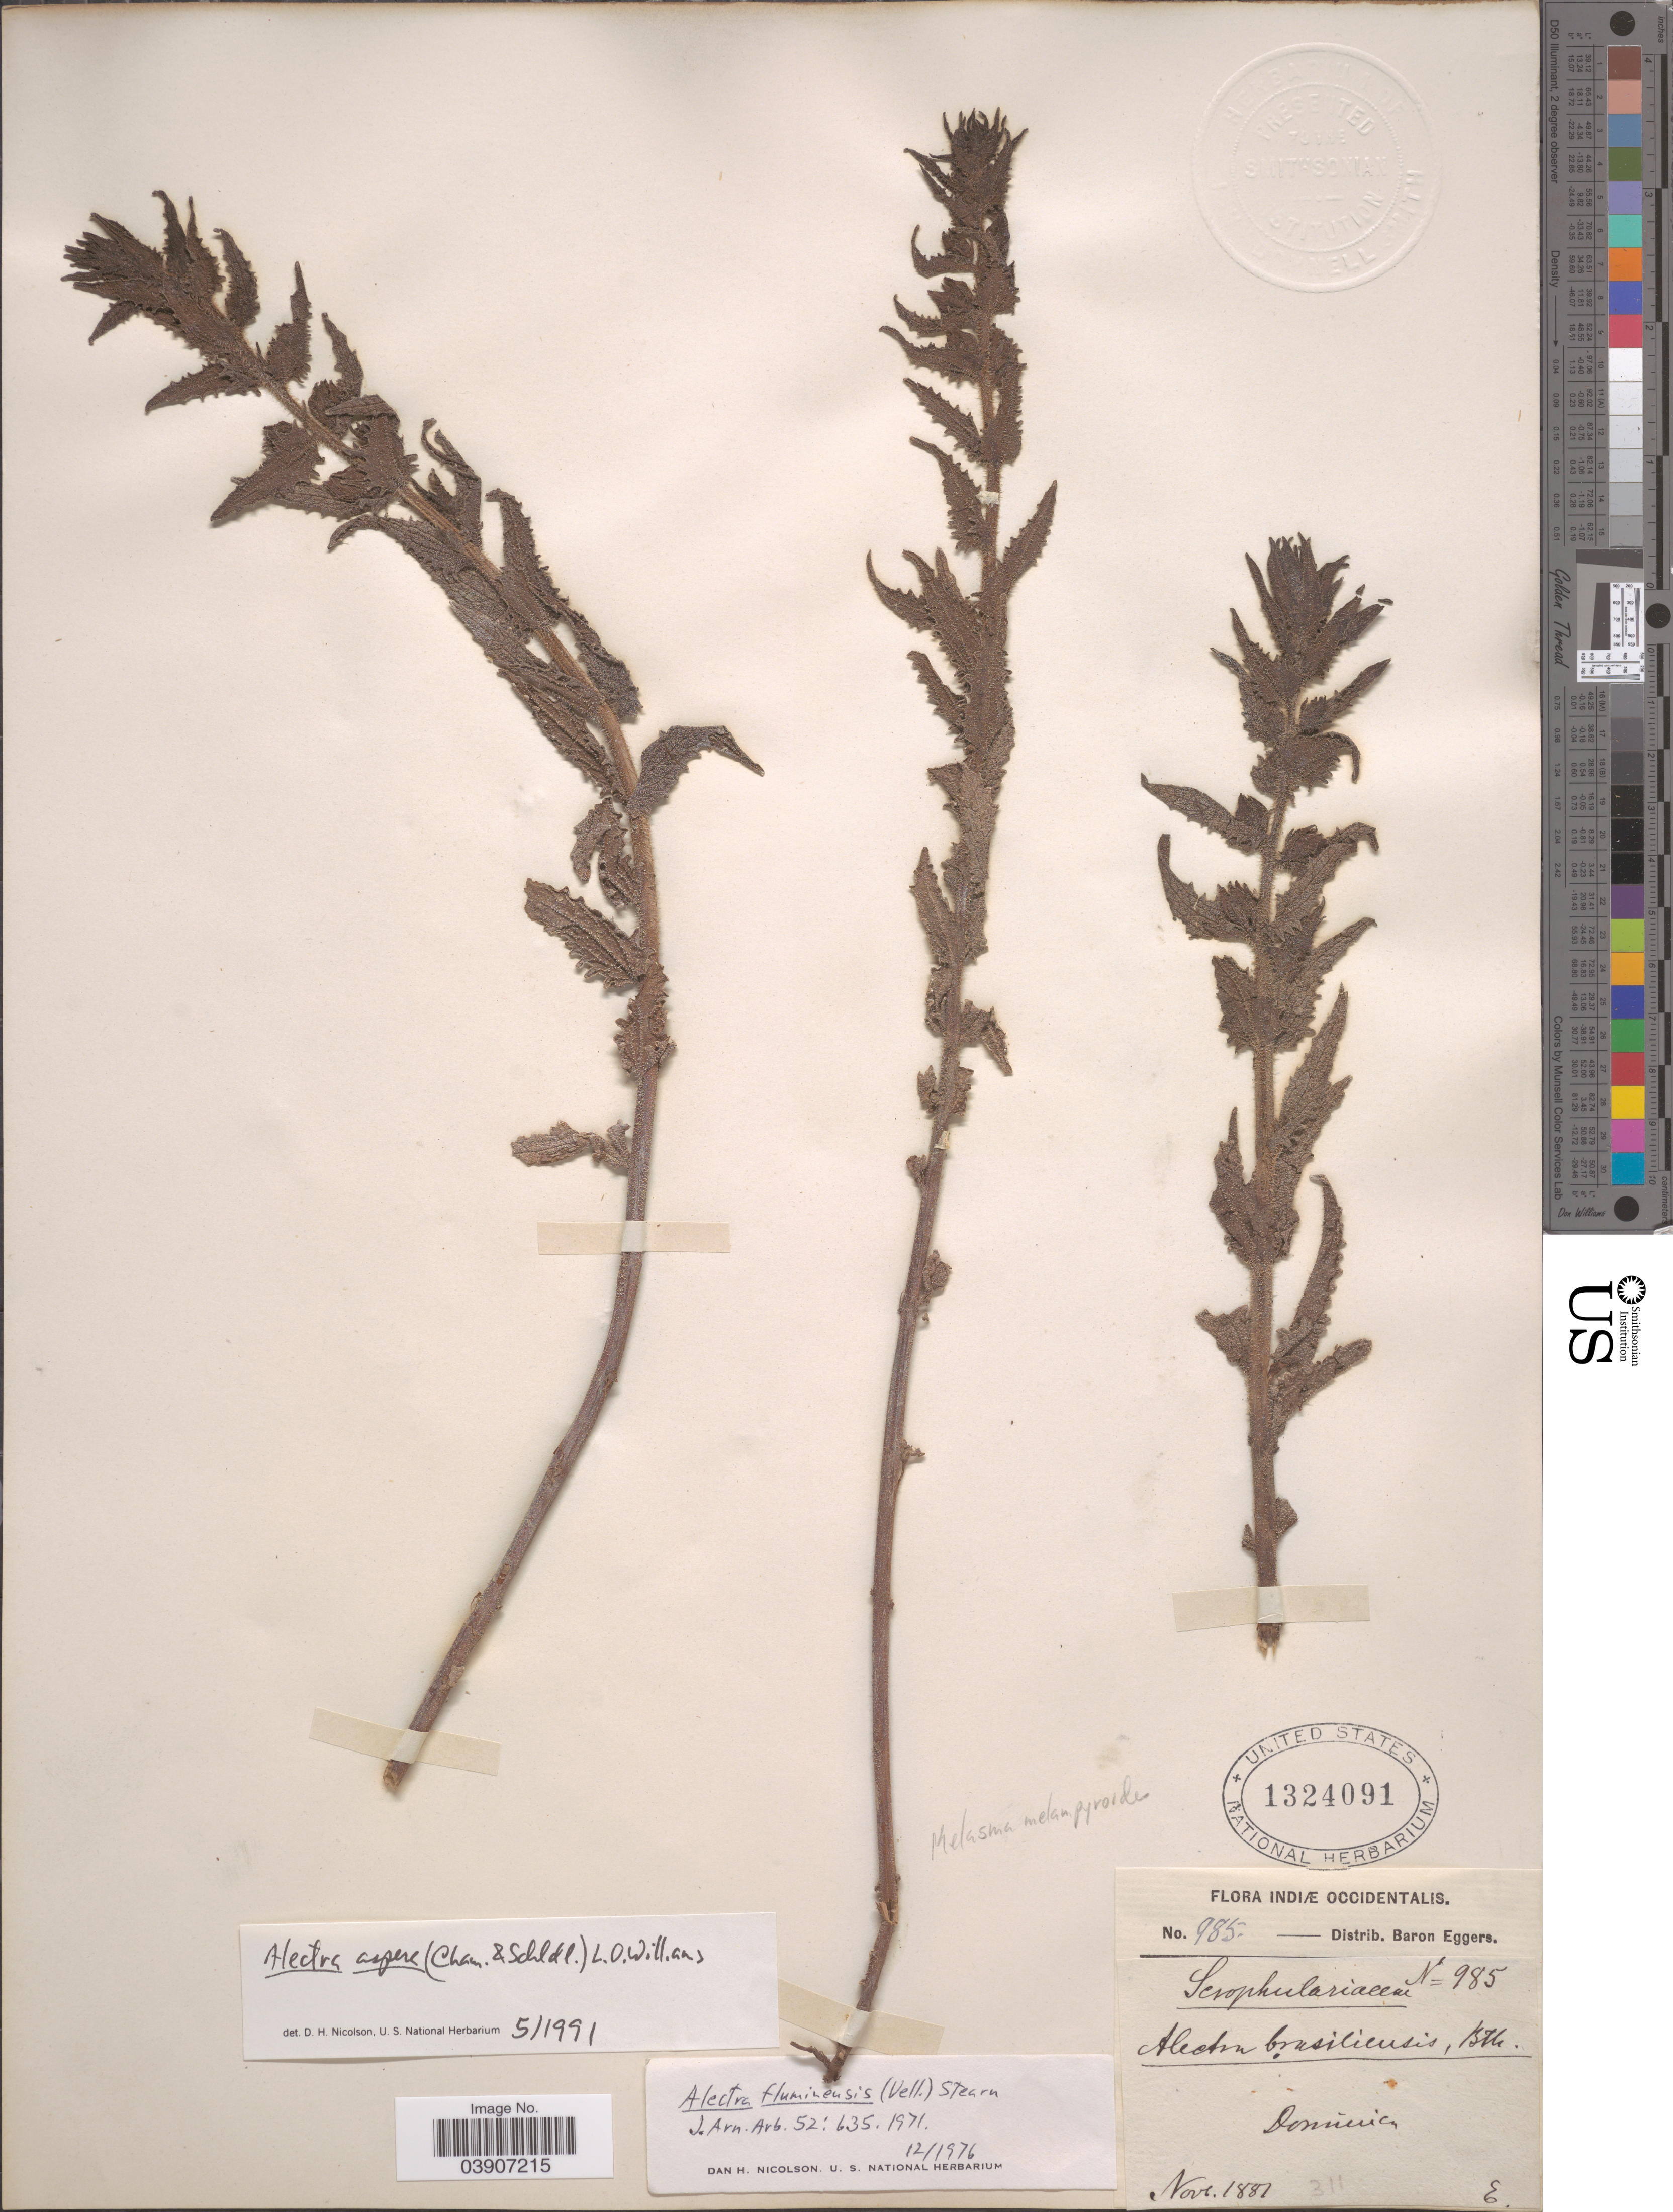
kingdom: Plantae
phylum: Tracheophyta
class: Magnoliopsida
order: Lamiales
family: Orobanchaceae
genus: Alectra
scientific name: Alectra aspera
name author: (Cham. & Schltdl.) L.O. Williams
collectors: H. F. A. von Eggers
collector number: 985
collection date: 1881-11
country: Dominica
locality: Indiæ Occidentalis.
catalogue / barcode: US 1324091